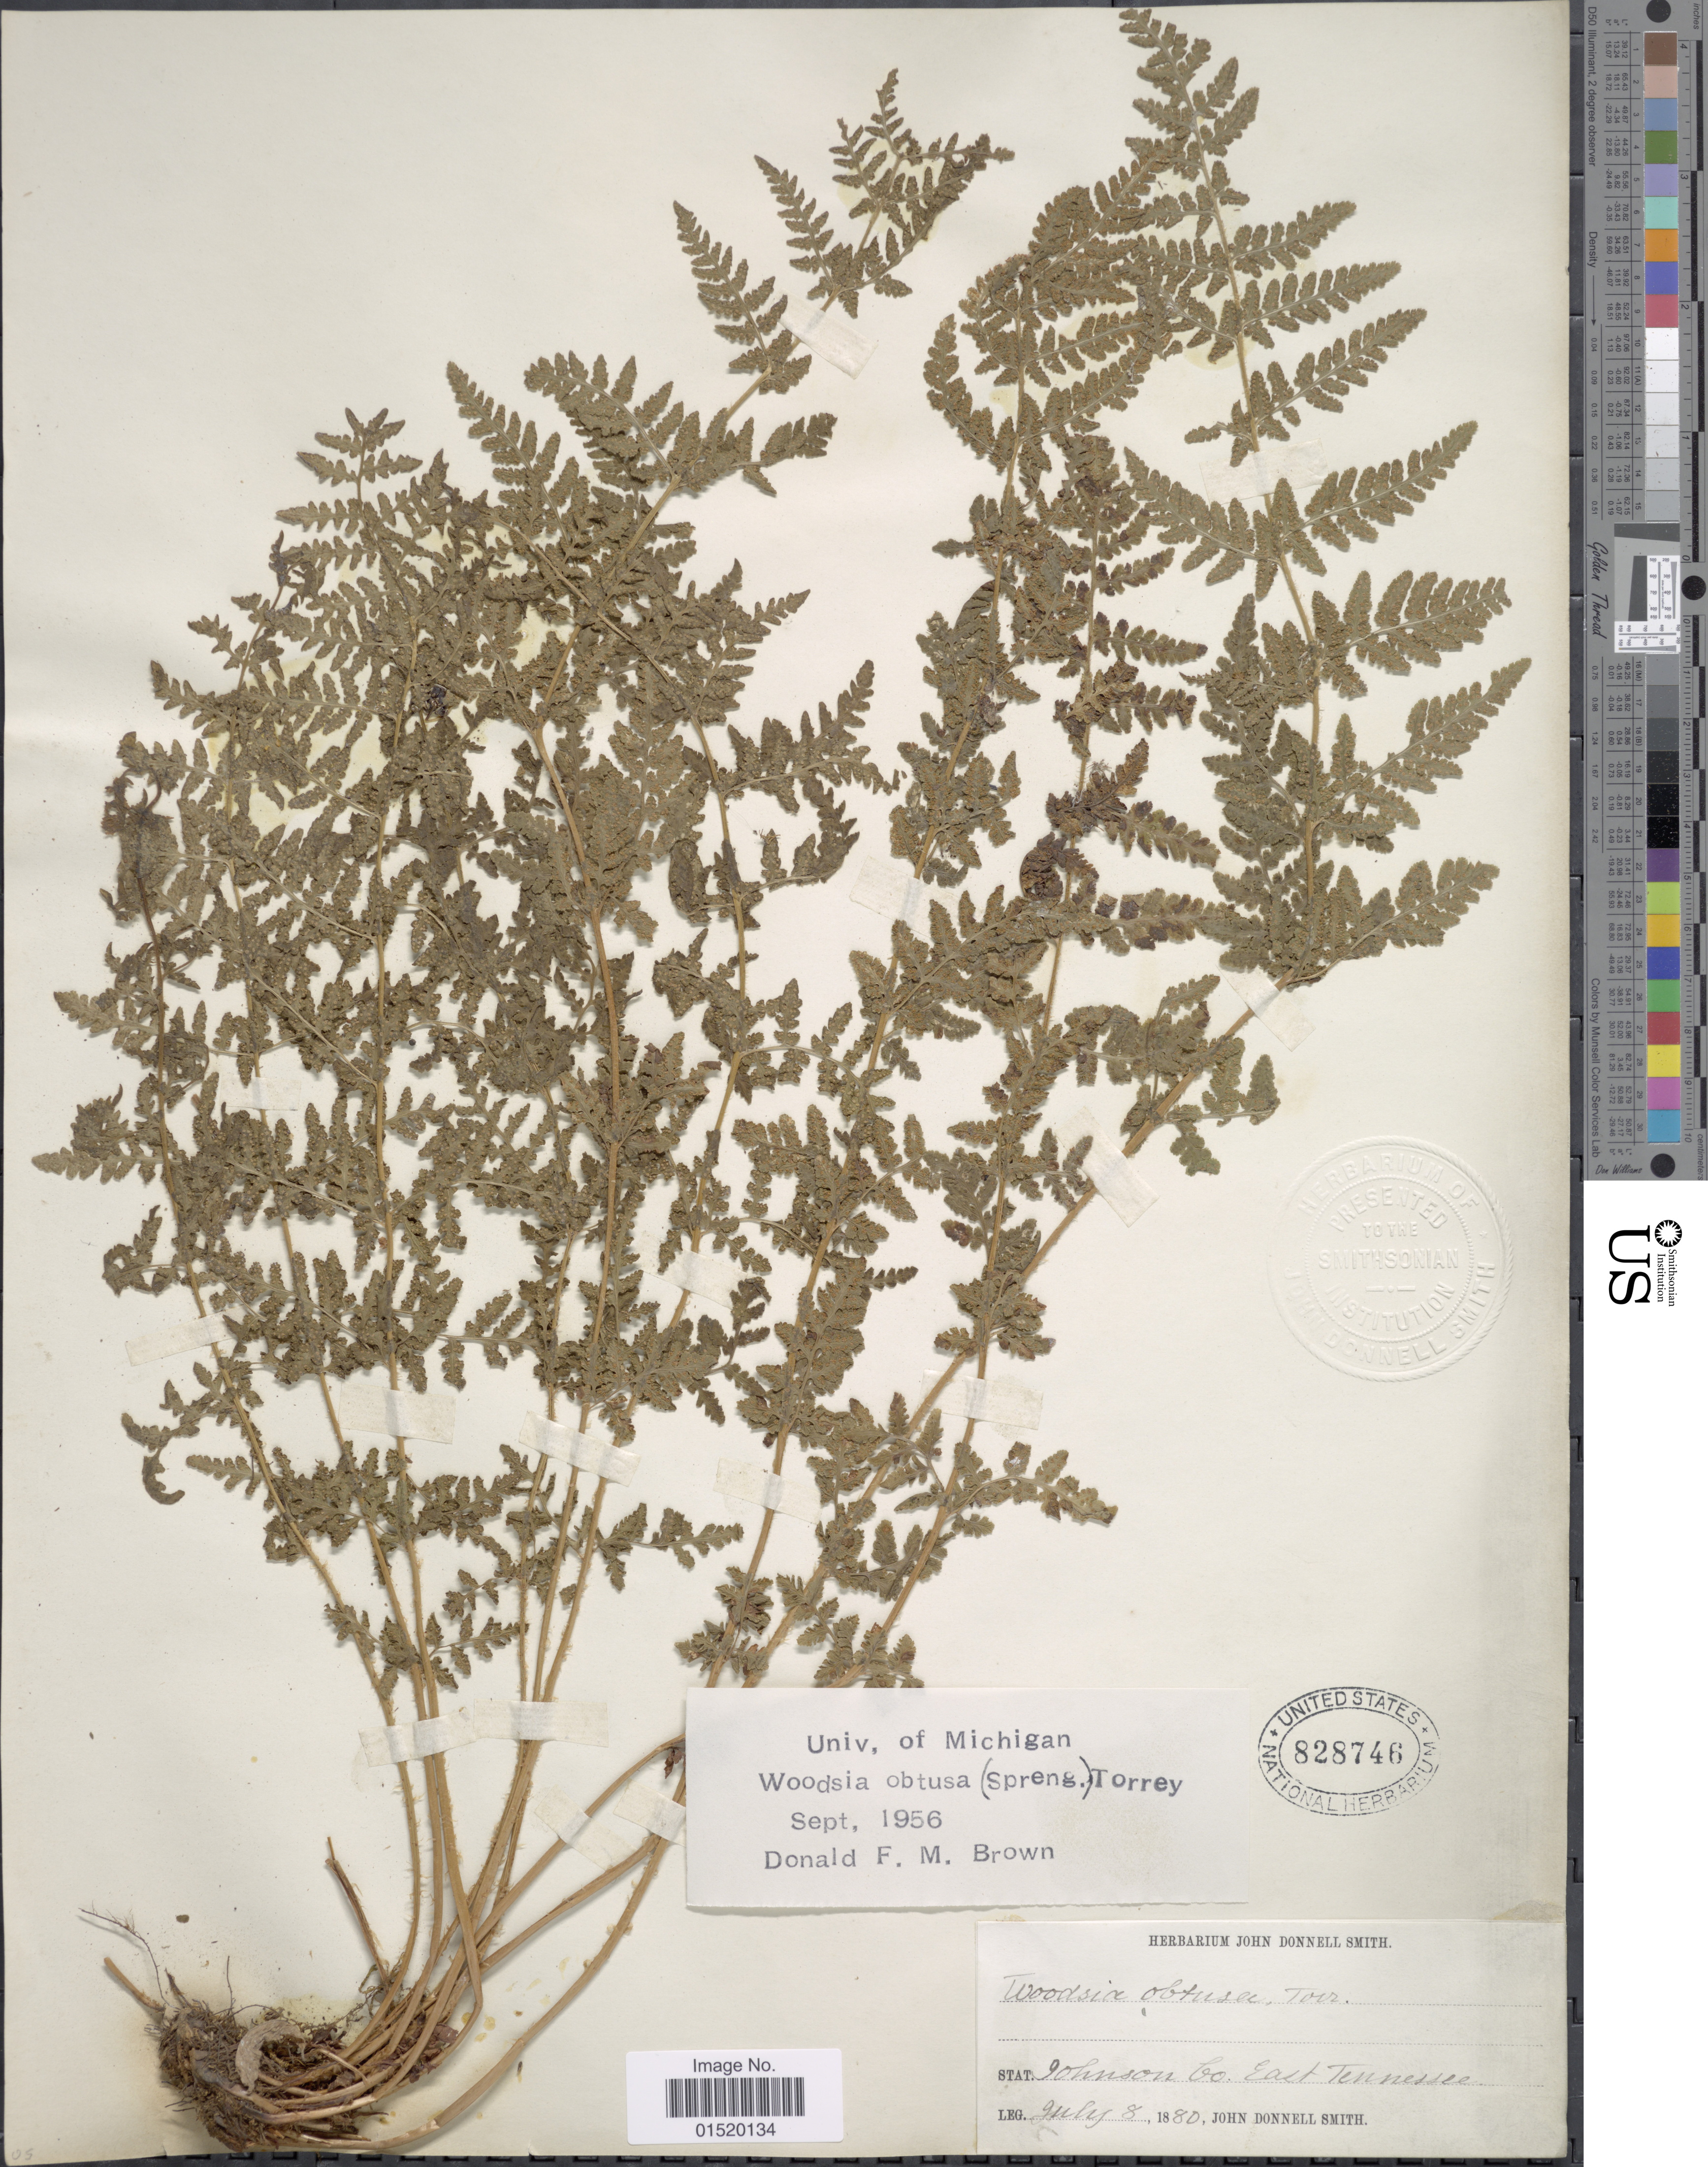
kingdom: Plantae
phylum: Tracheophyta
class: Polypodiopsida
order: Polypodiales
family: Woodsiaceae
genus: Woodsia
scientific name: Woodsia obtusa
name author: (Spreng.) Torr.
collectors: J. Donnell Smith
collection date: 1880-07-08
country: United States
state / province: Tennessee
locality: Johnson Co. East Tennessee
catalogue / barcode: US 828746